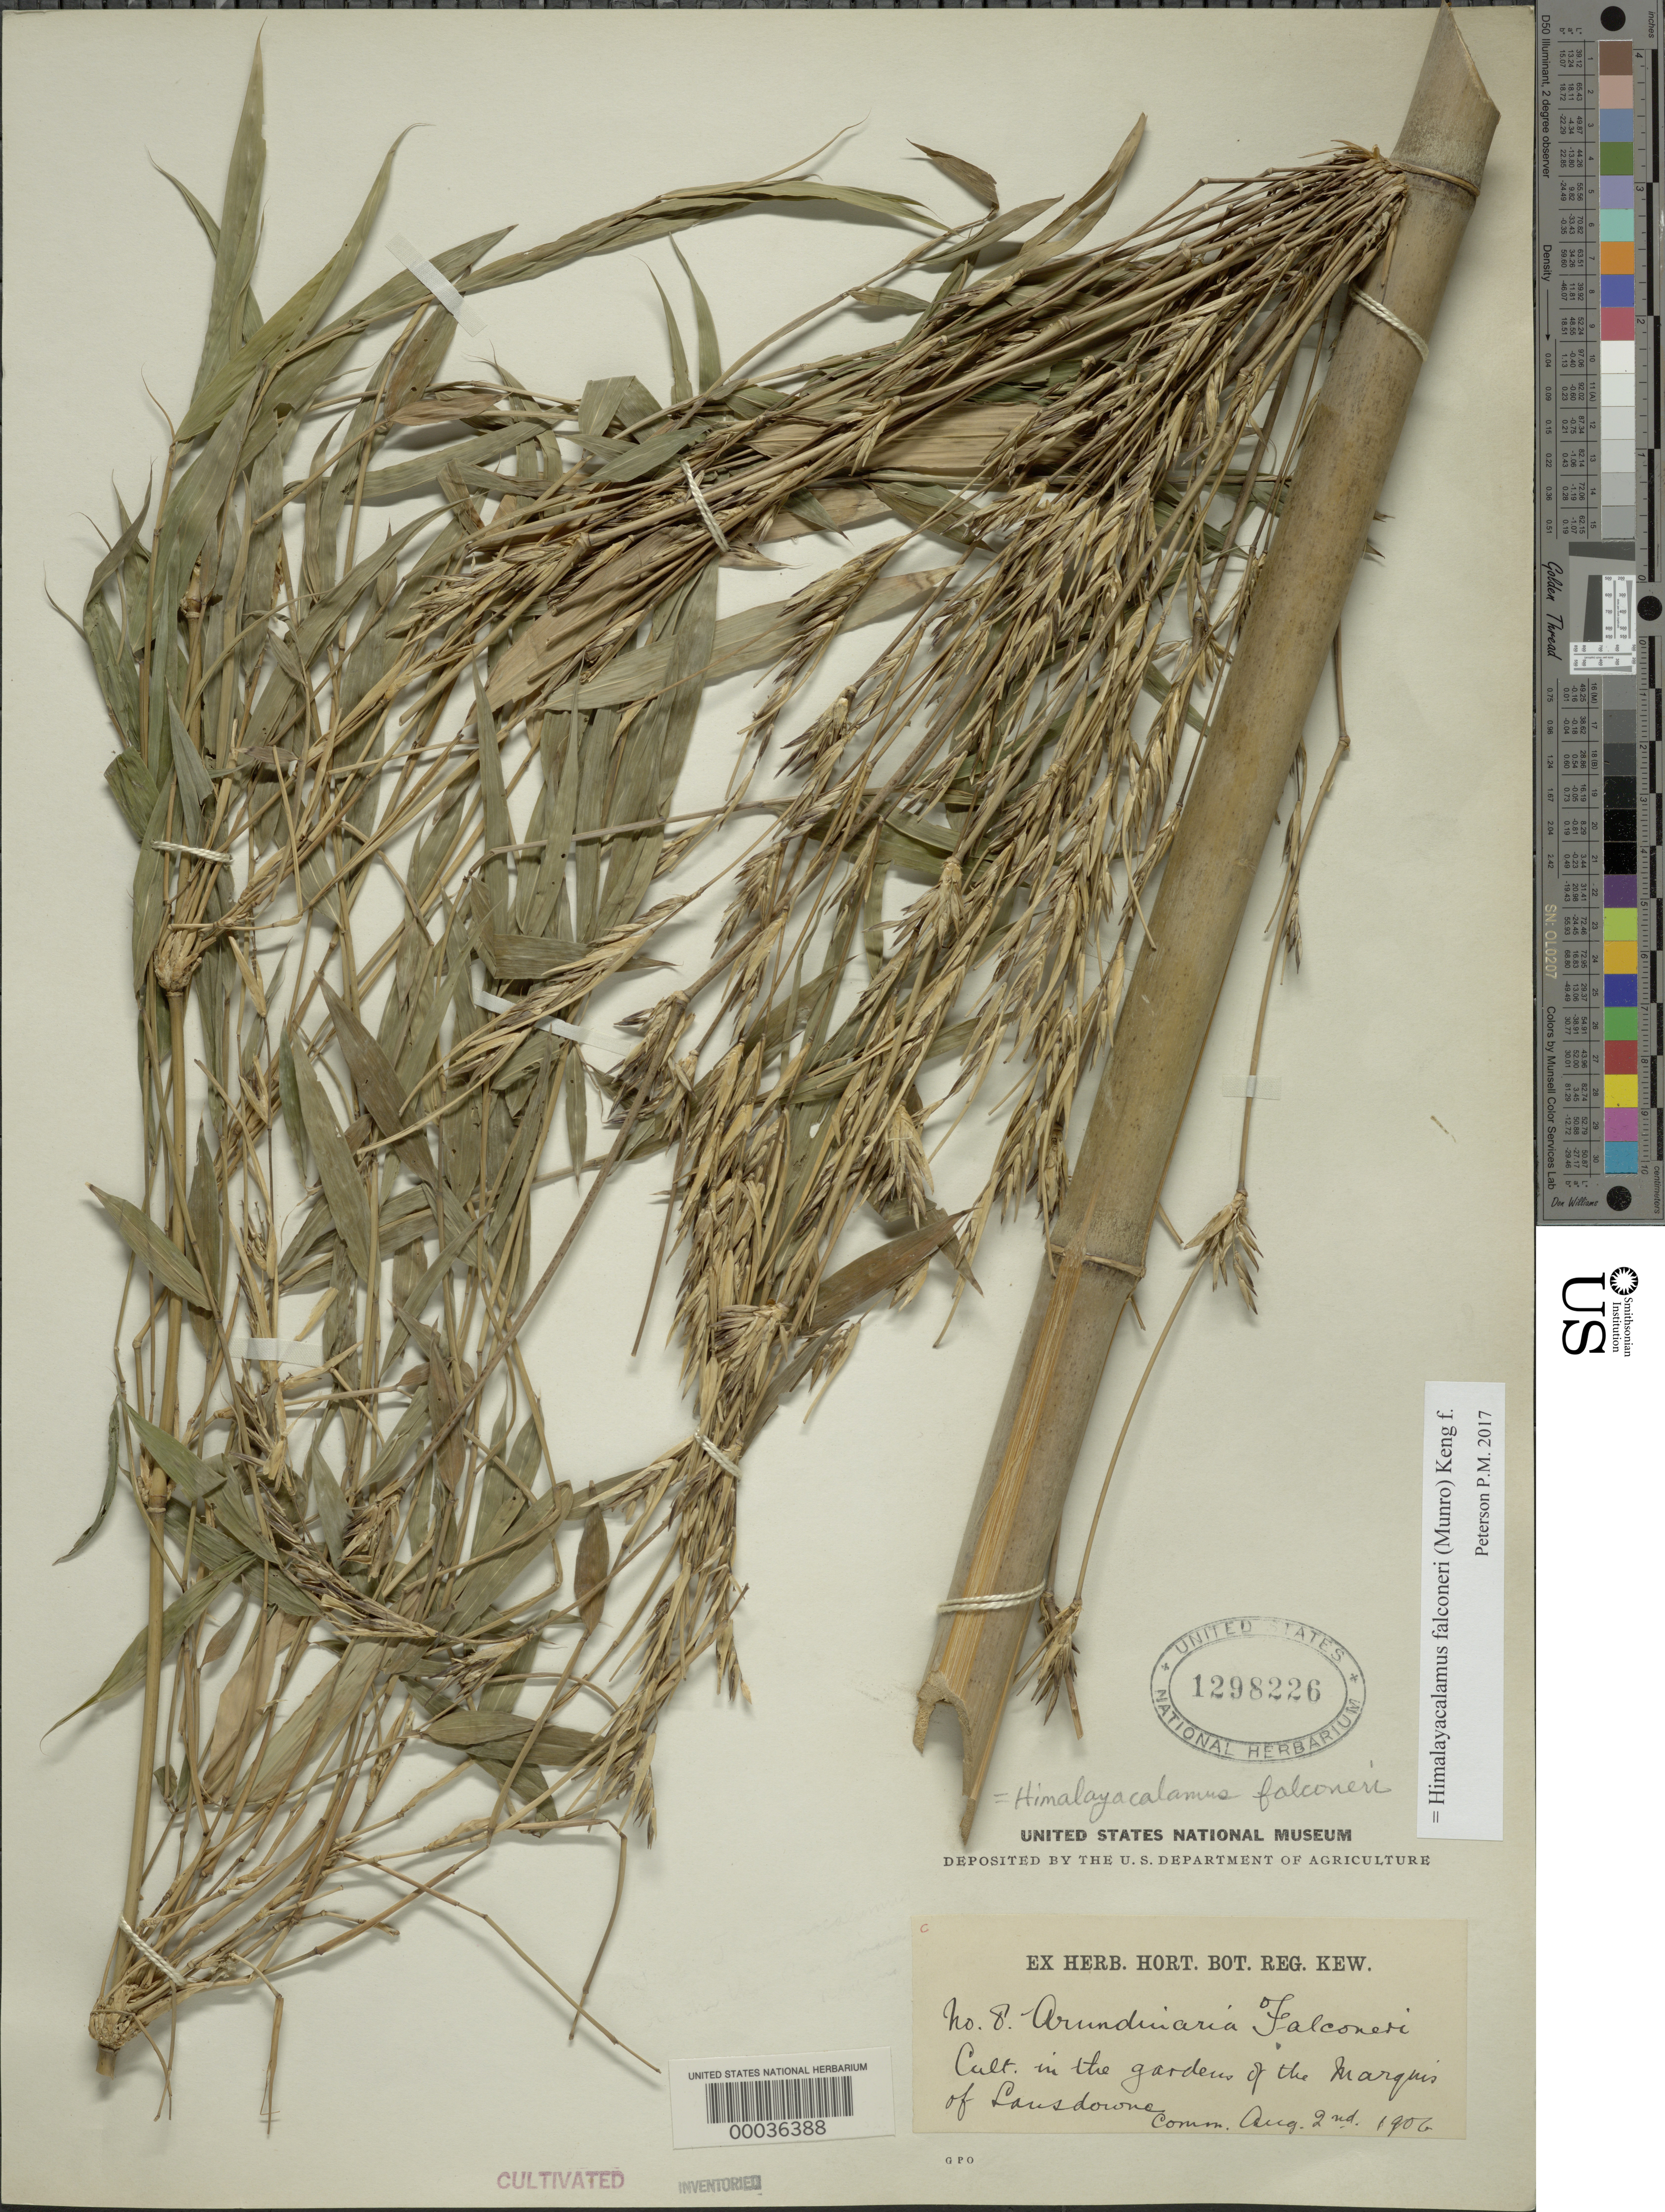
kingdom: Plantae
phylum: Tracheophyta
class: Liliopsida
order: Poales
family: Poaceae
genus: Himalayacalamus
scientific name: Himalayacalamus falconeri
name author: (Munro) Keng f.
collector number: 8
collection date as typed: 02 Aug 1906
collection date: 1906-08-02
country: India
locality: Gardens of the marquis of lansdowne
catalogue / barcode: US 1298226